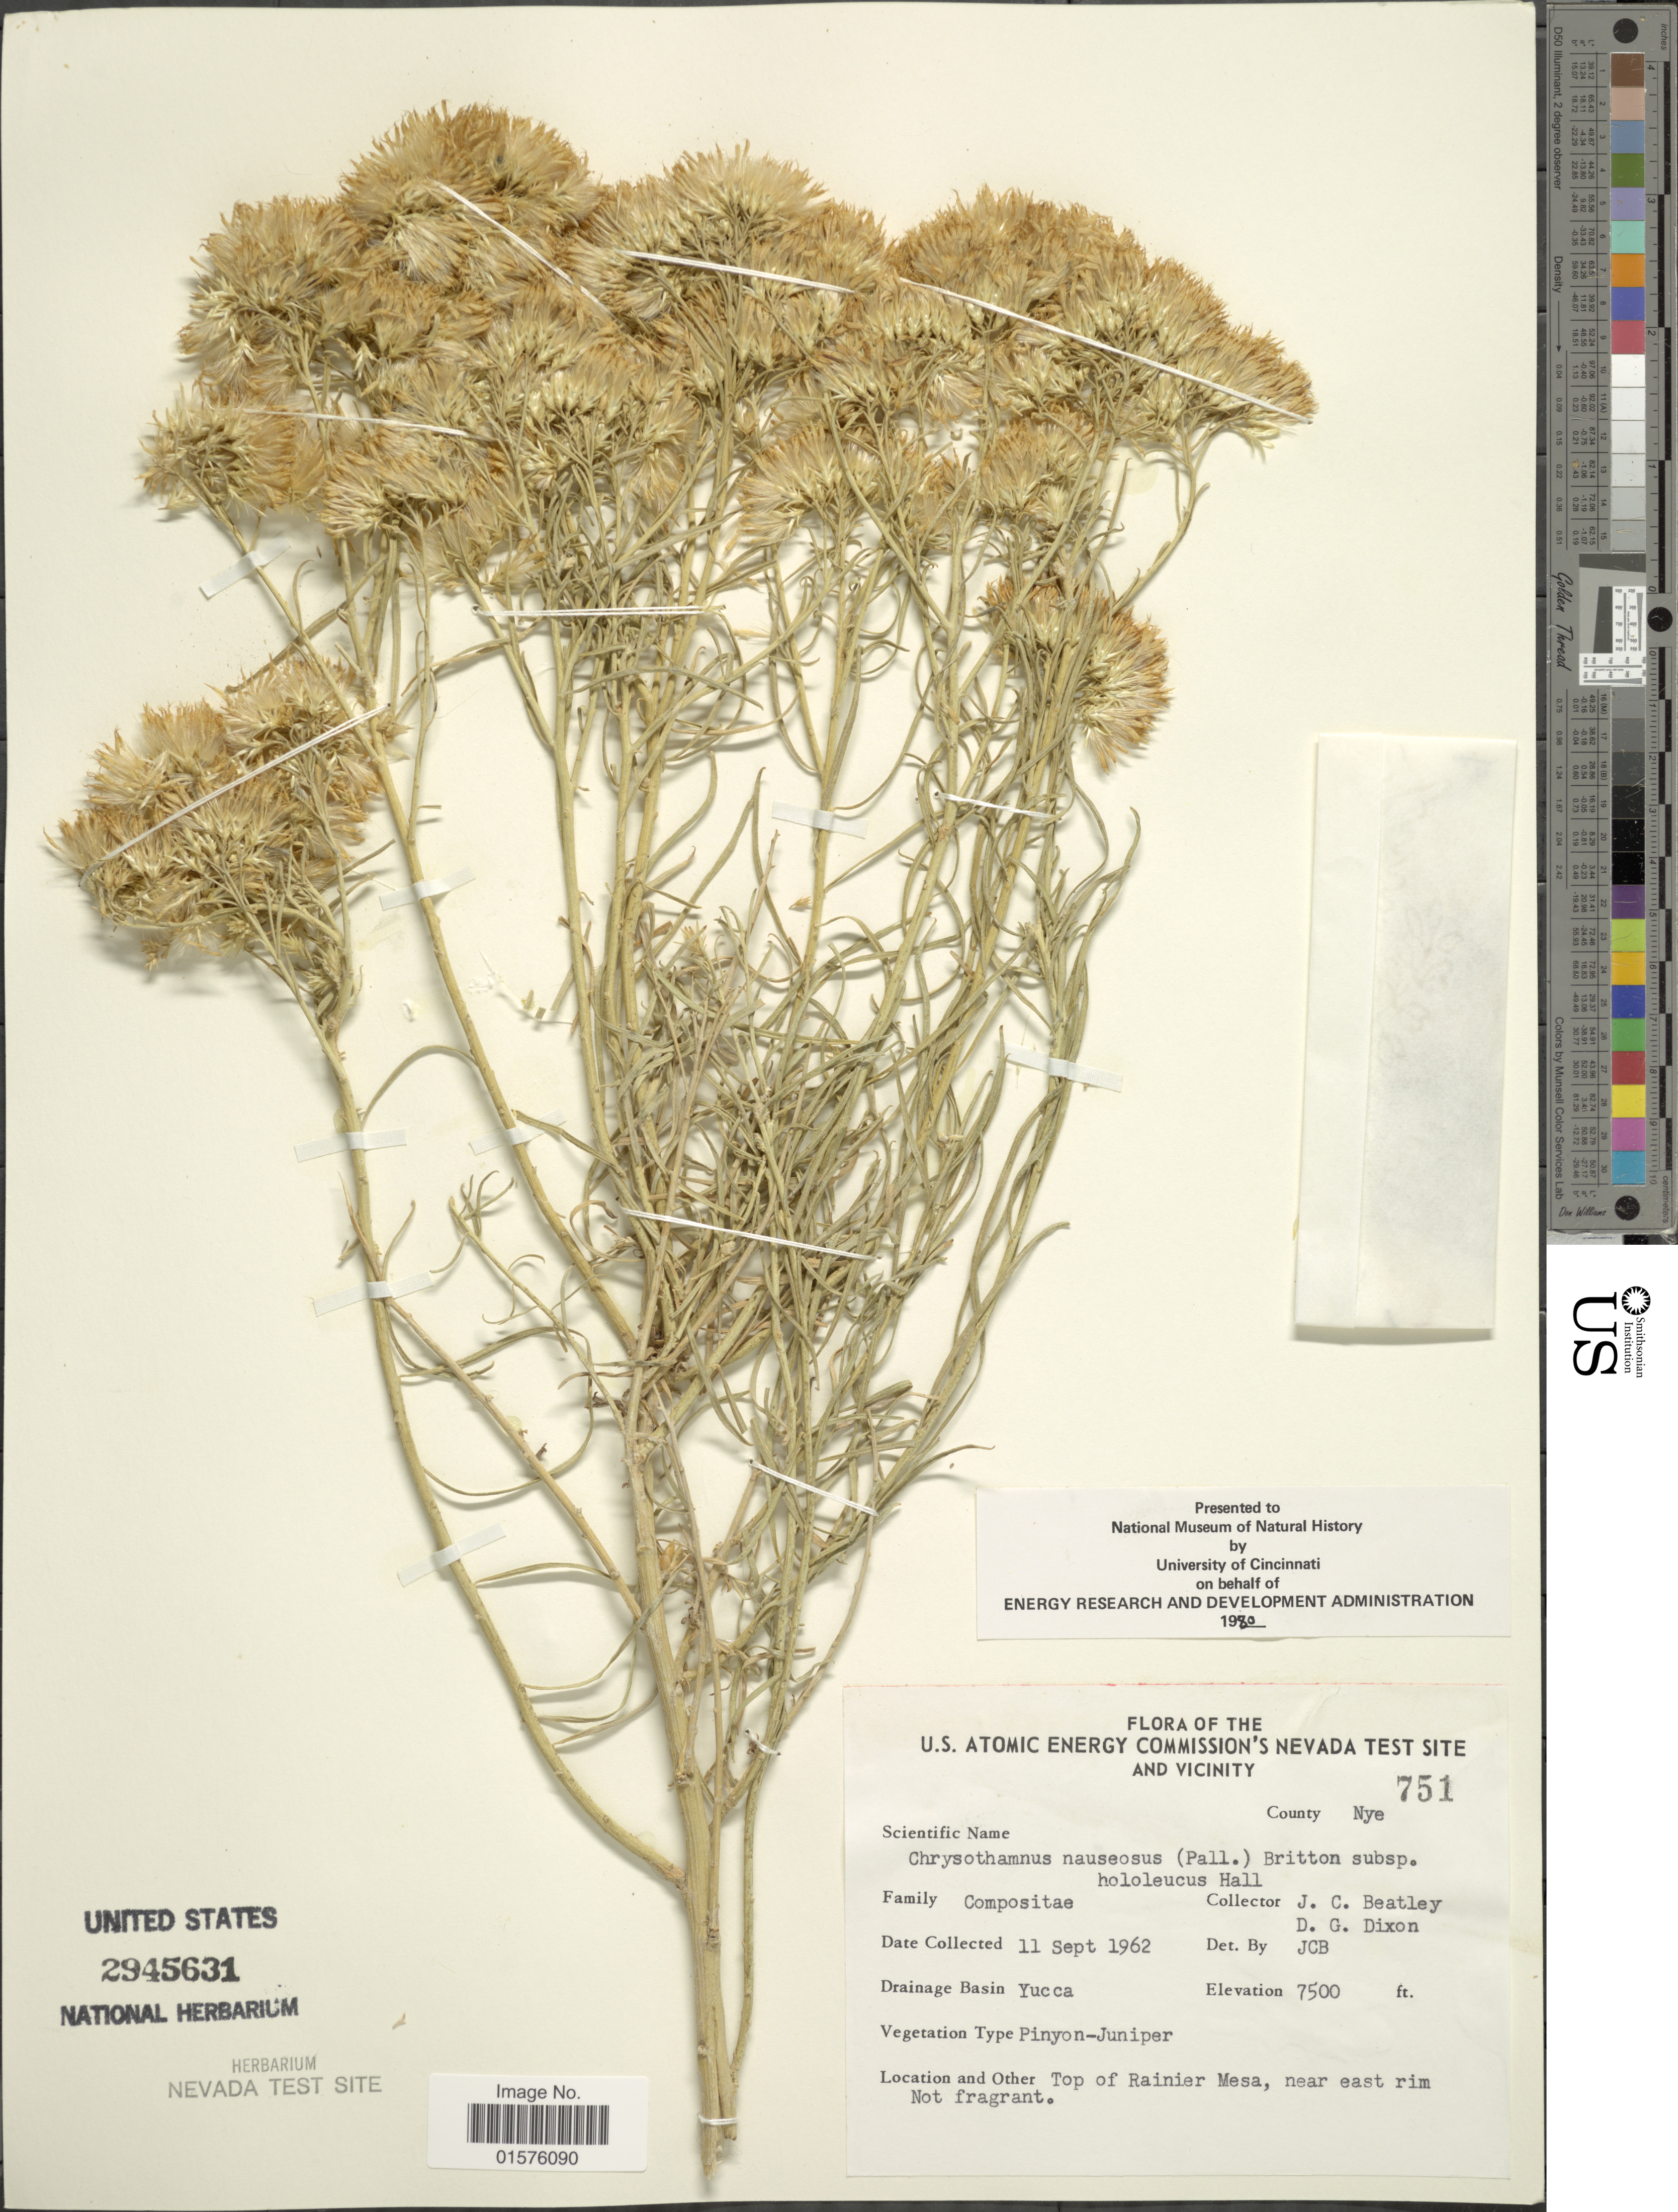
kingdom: Plantae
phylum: Tracheophyta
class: Magnoliopsida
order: Asterales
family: Asteraceae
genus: Ericameria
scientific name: Ericameria nauseosa var. hololeuca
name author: (A. Gray) G.L. Nesom & G.I. Baird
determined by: Urbatsch, Lowell E., Curator (LSU), Louisiana State University (UNITED STATES)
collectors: J. C. Beatley & D. Dixon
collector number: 751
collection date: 1962-09-11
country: United States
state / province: Nevada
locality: The U.S. Atomic Energy Commision's Nevada test site and vicinity, County: Nye, top of Rainer Mesa, near east rim Nor fragrant. Drainage basin: Yucca.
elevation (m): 2286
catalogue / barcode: US 2945631